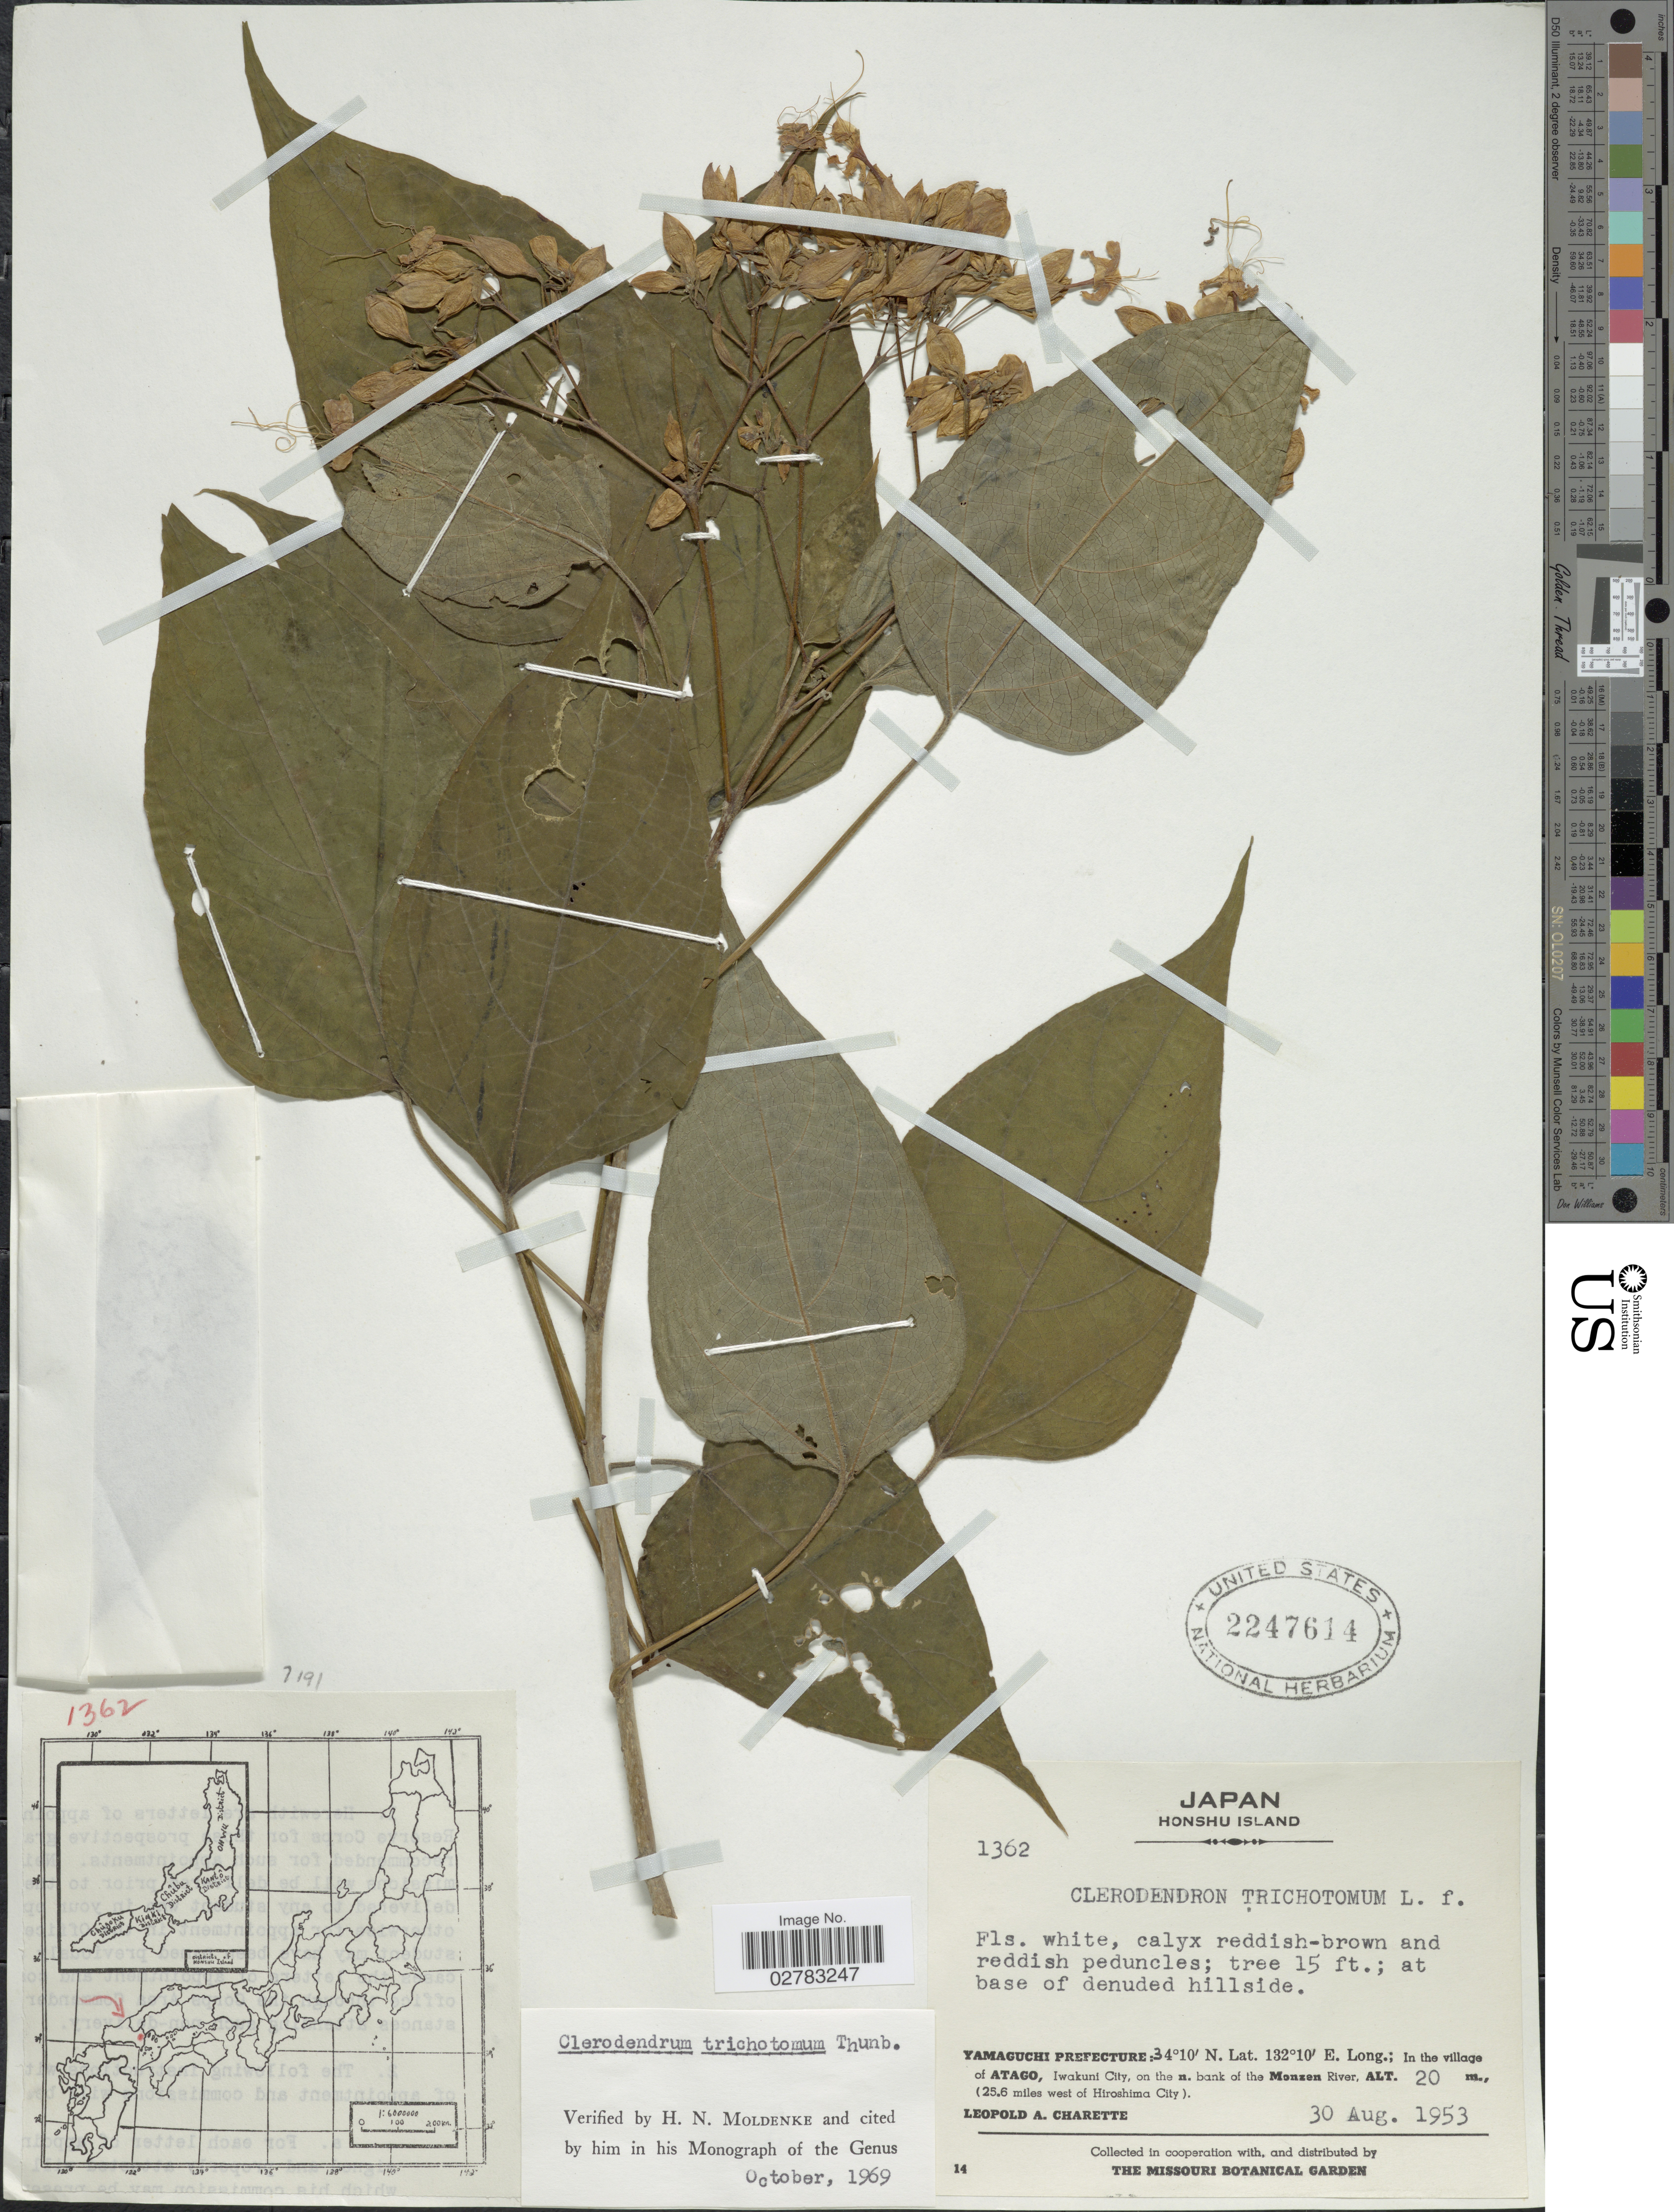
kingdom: Plantae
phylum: Tracheophyta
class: Magnoliopsida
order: Lamiales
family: Lamiaceae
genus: Clerodendrum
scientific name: Clerodendrum trichotomum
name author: Thunb.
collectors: L. A. Charette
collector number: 1362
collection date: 1953-08-30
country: Japan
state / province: Yamaguti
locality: Honshu Island, Yamaguchi Prefecture, in the village of Atago, Iwakuni City, on the n. bank of the Monzen River (25.6 miles west of Hiroshima City).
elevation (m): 20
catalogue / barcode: US 2247614